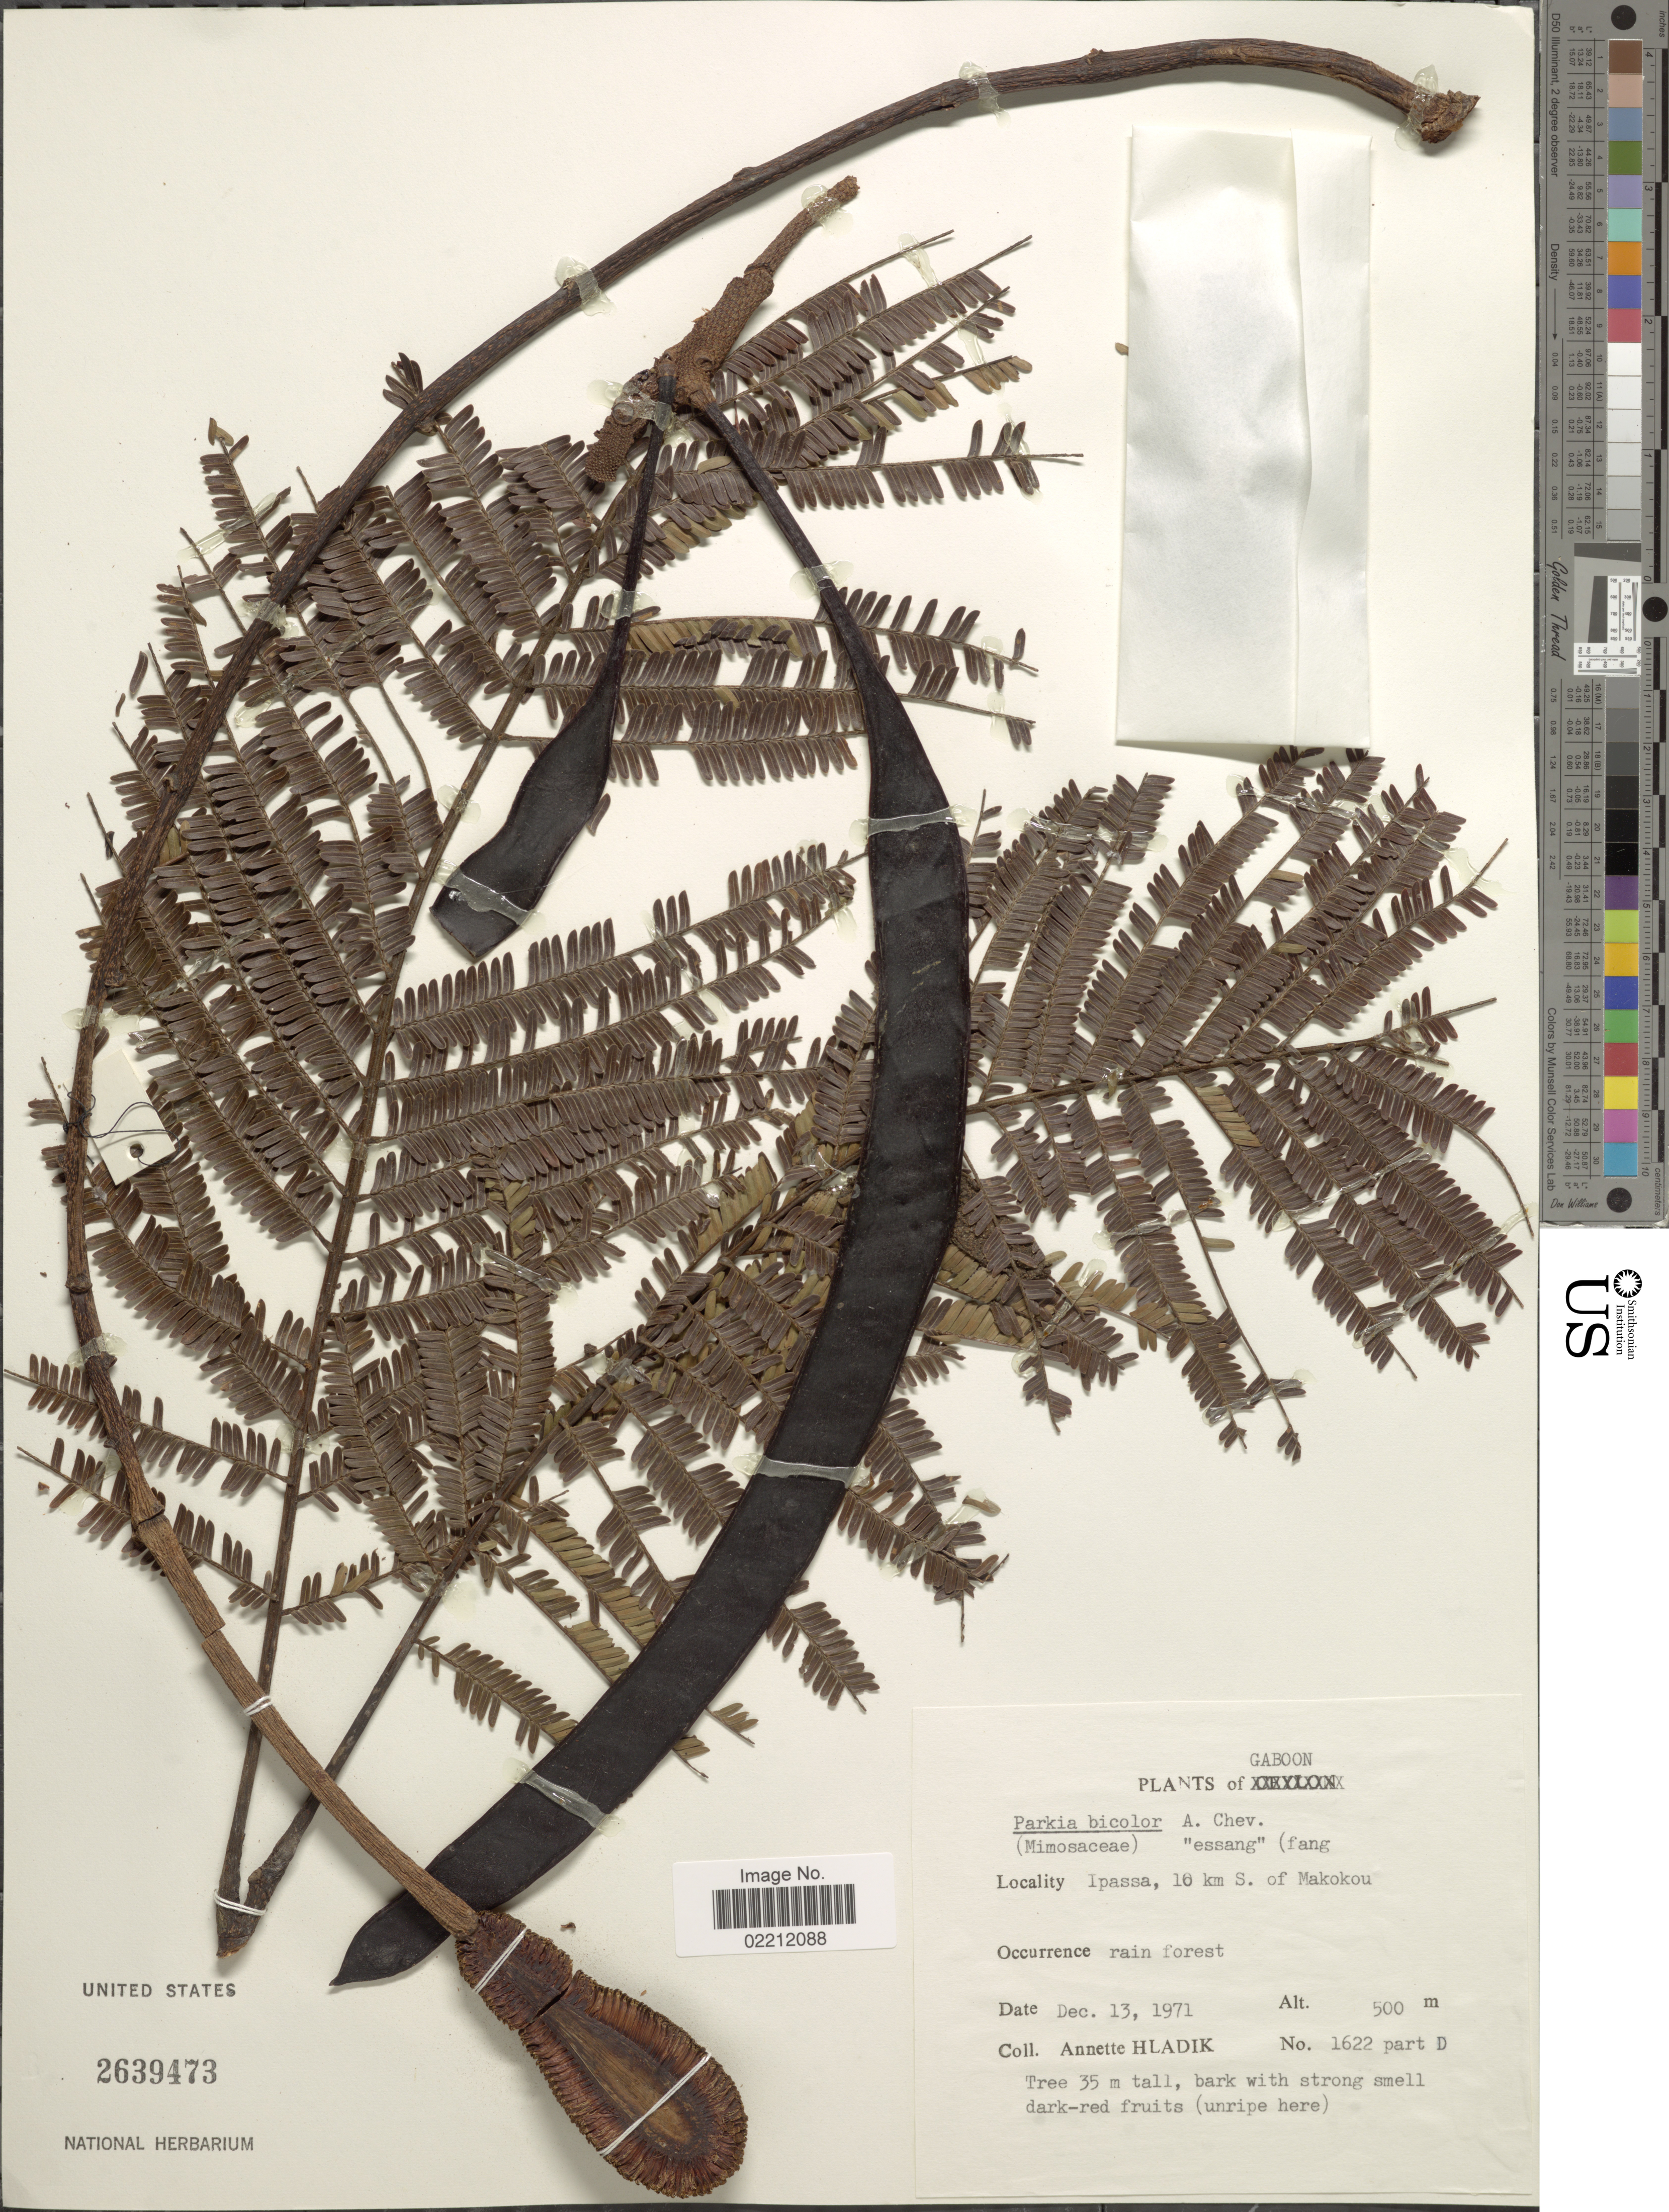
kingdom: Plantae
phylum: Tracheophyta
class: Magnoliopsida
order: Fabales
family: Fabaceae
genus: Parkia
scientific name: Parkia bicolor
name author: A. Chev.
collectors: A. Hladik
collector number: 16622 part D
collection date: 1971-12-13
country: Gabon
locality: Gaboon. Ipassa, 10 km S. of Makokou.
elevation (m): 500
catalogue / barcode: US 2639473